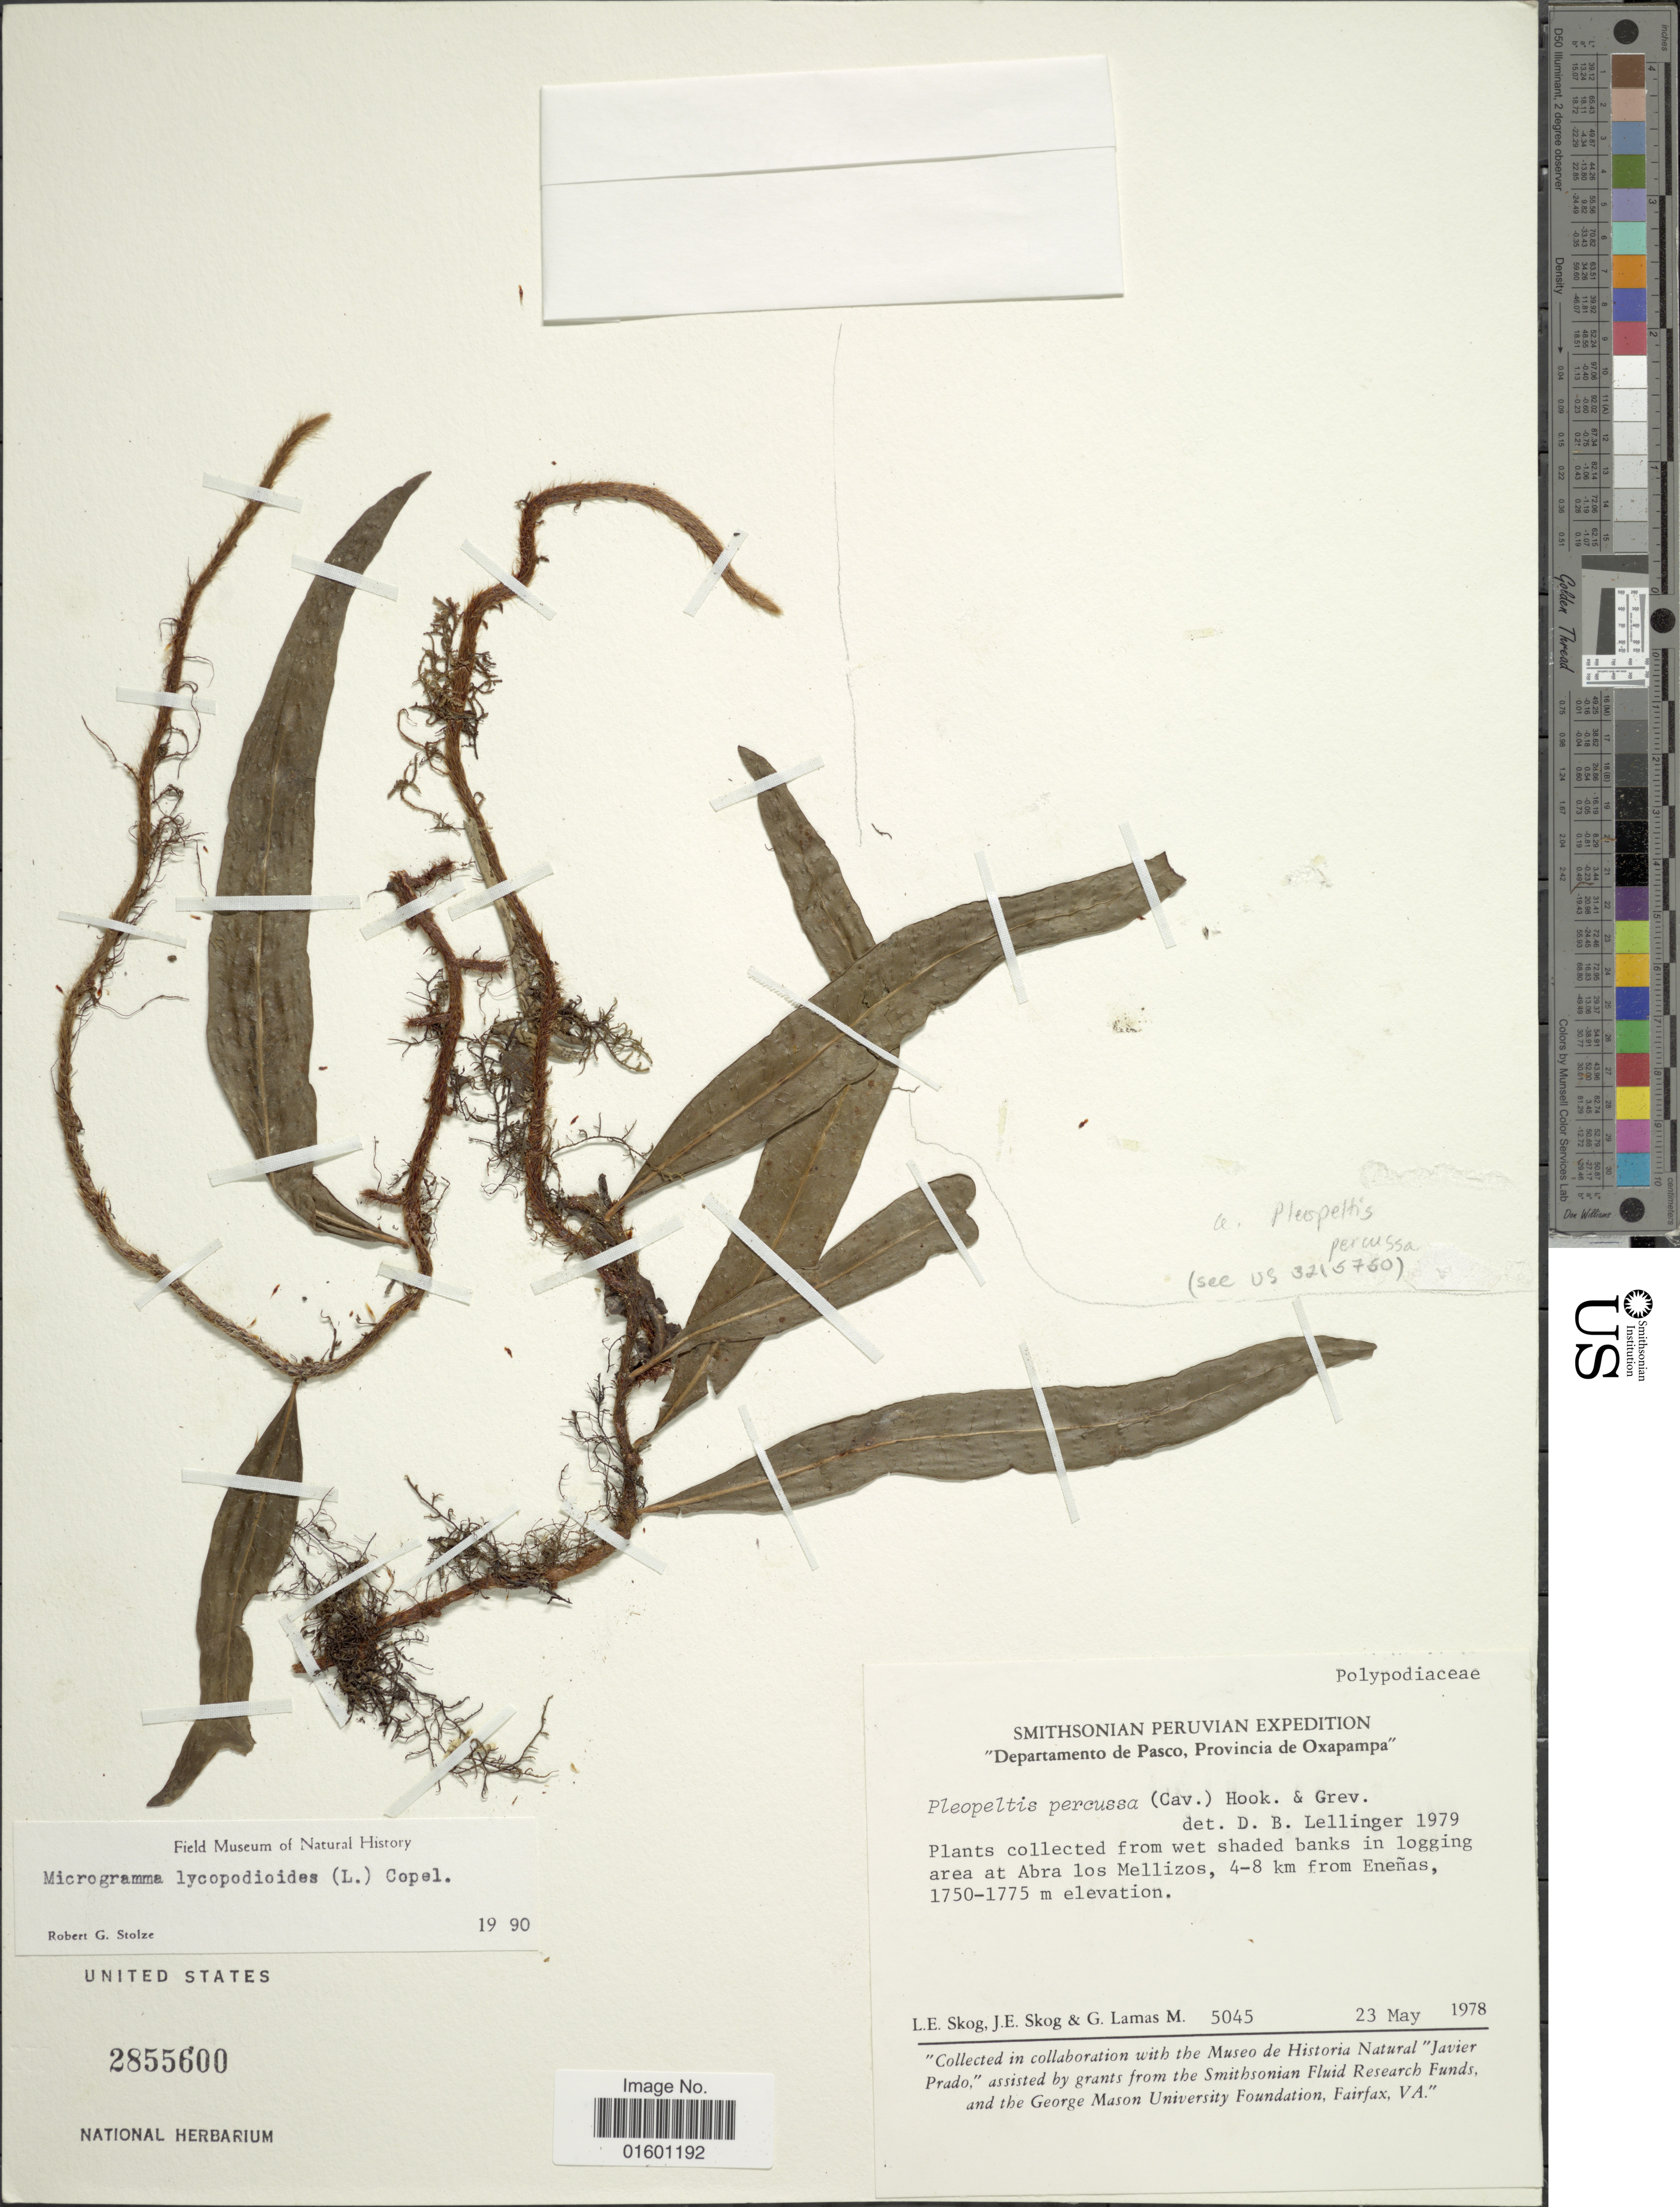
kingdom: Plantae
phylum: Tracheophyta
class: Polypodiopsida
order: Polypodiales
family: Polypodiaceae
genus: Microgramma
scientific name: Microgramma lycopodioides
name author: (L.) Copel.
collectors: L. E. Skog, J. E. Skog & G. Lamas M.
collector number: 5045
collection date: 1978-05-23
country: Peru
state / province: Pasco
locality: Provincia de Oxapampa, Plants collected from wet shaded banks in logging area at Abra los Mellizos, 4-8 km from Enenas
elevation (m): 1750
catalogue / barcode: US 2855600